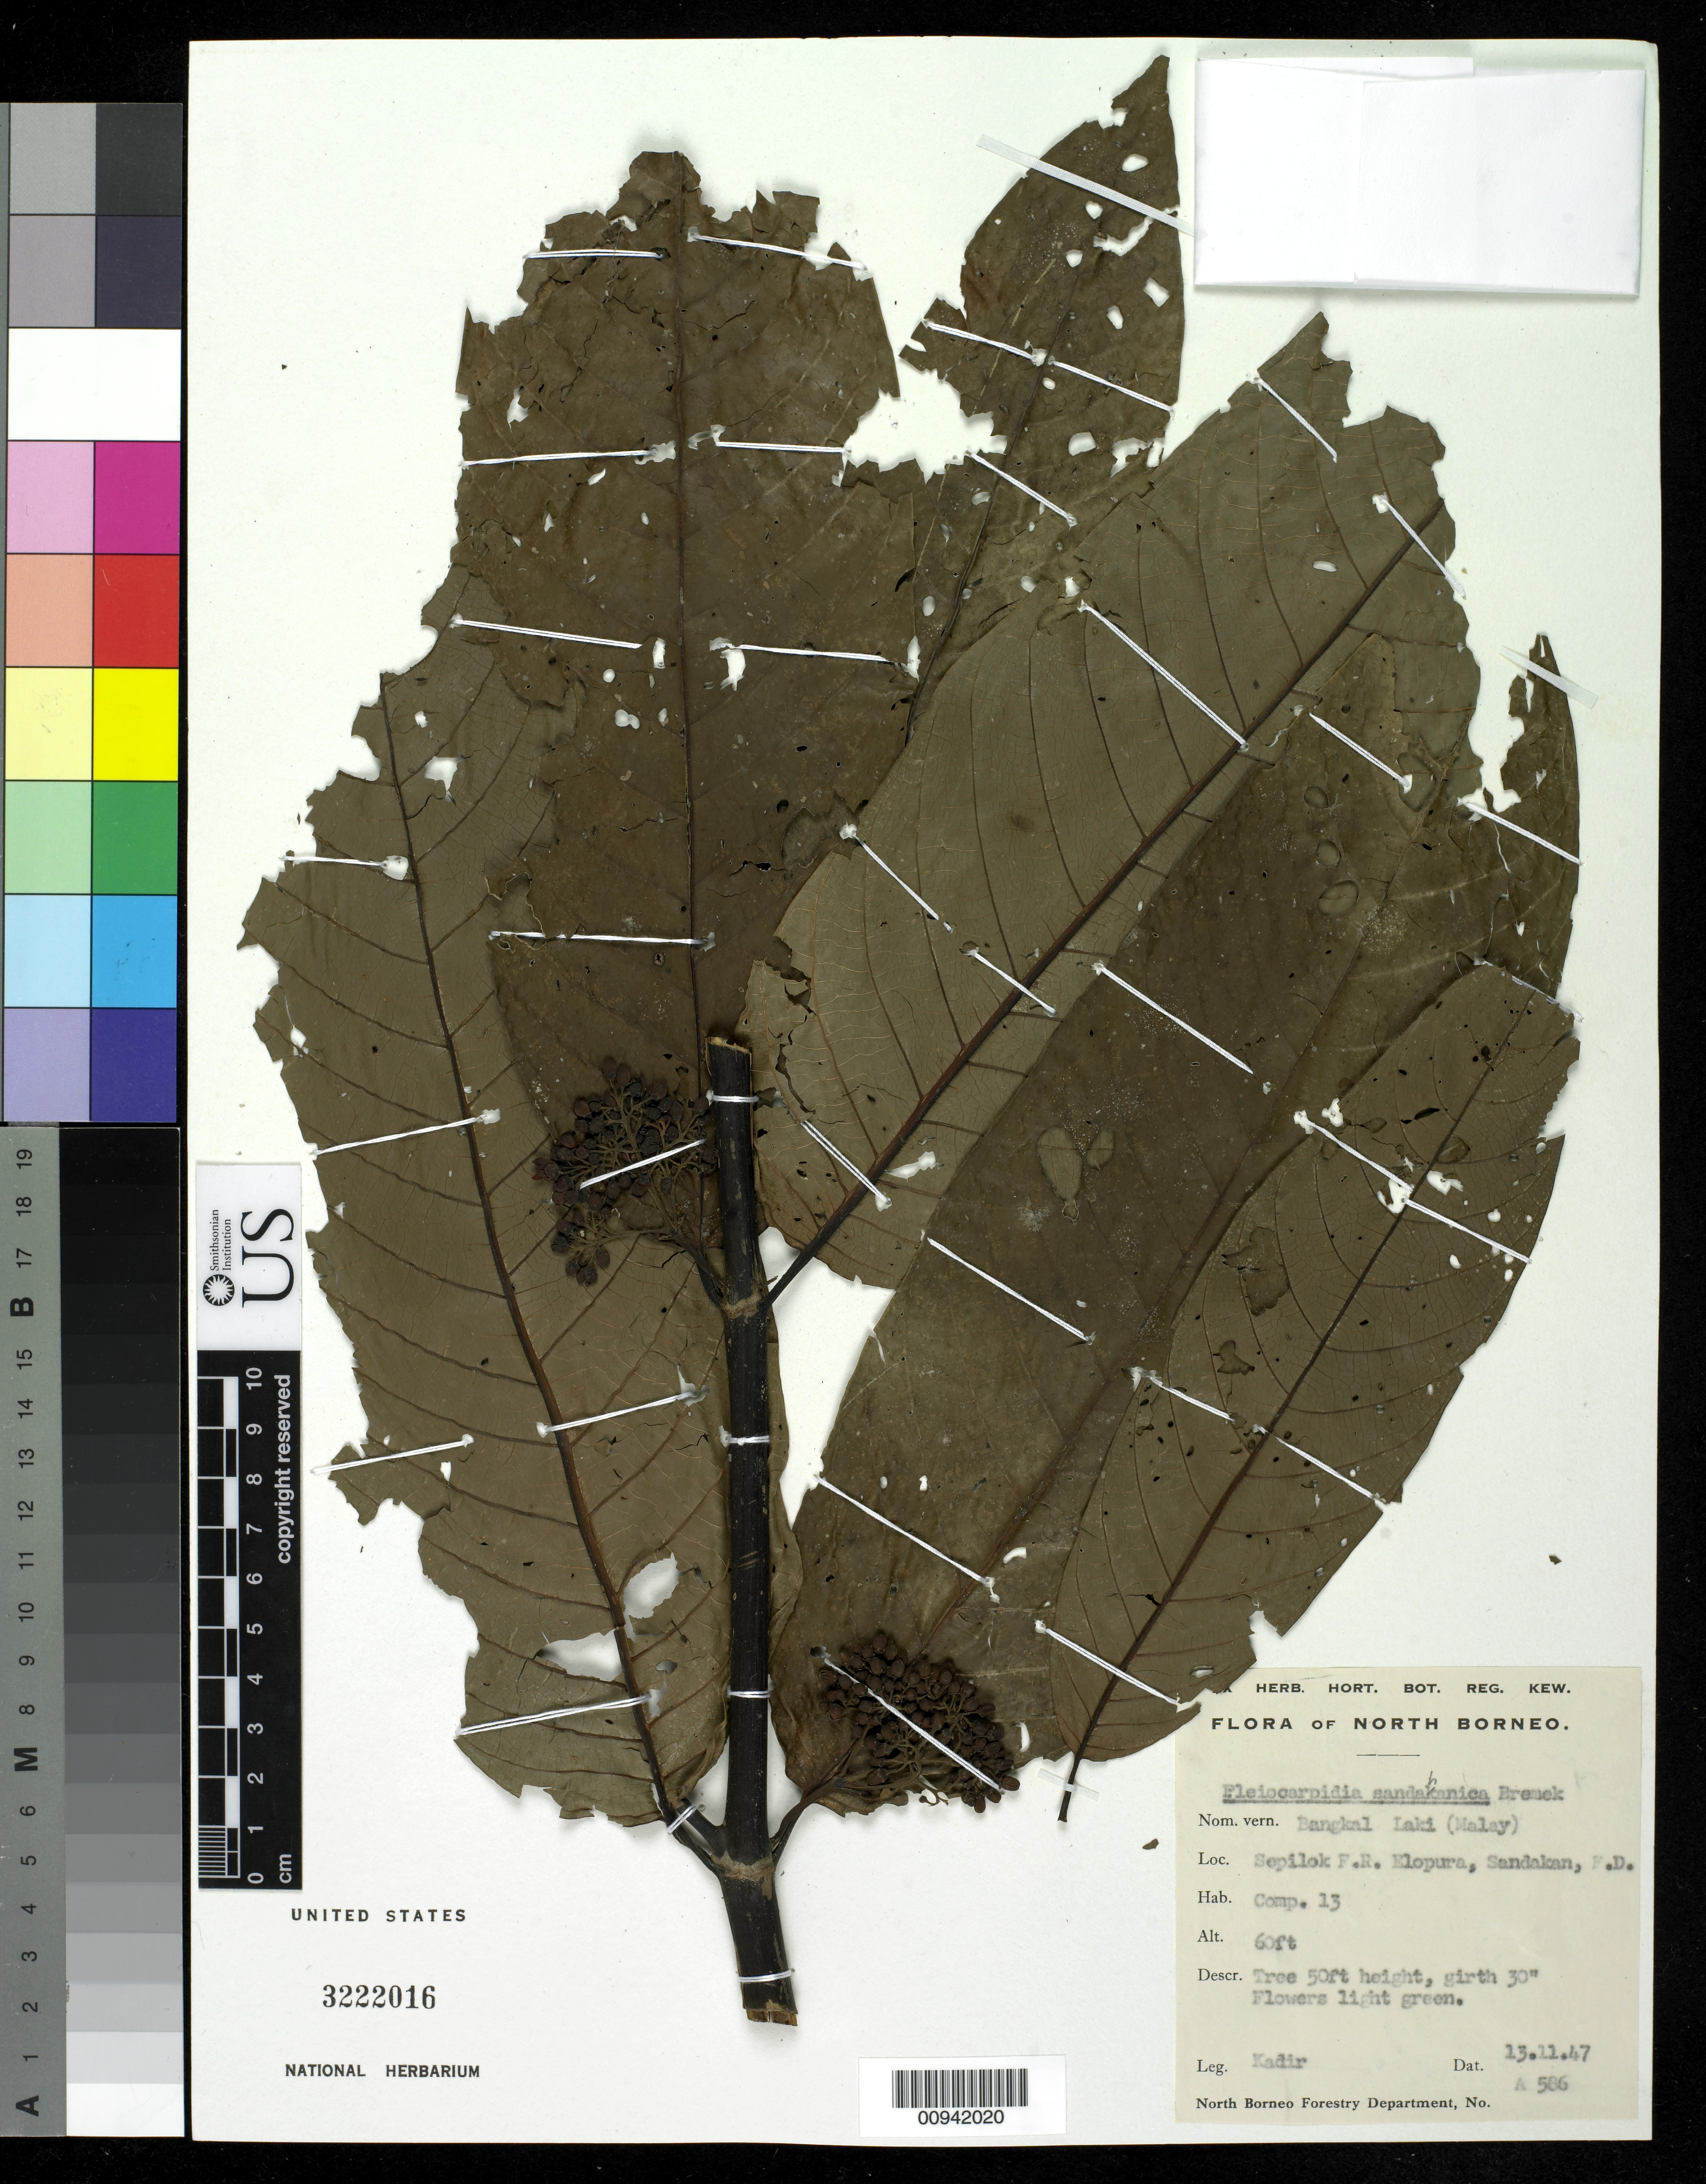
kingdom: Plantae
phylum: Tracheophyta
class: Magnoliopsida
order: Gentianales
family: Rubiaceae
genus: Pleiocarpidia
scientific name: Pleiocarpidia sandahanica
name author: Bremek.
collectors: Kadir Bin Abdul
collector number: A 586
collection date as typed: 13 Nov 1947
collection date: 1947-11-13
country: Indonesia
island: Borneo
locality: Sepilok P.R. KLOPURA, Sandakan, F.D.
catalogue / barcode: US 3222016